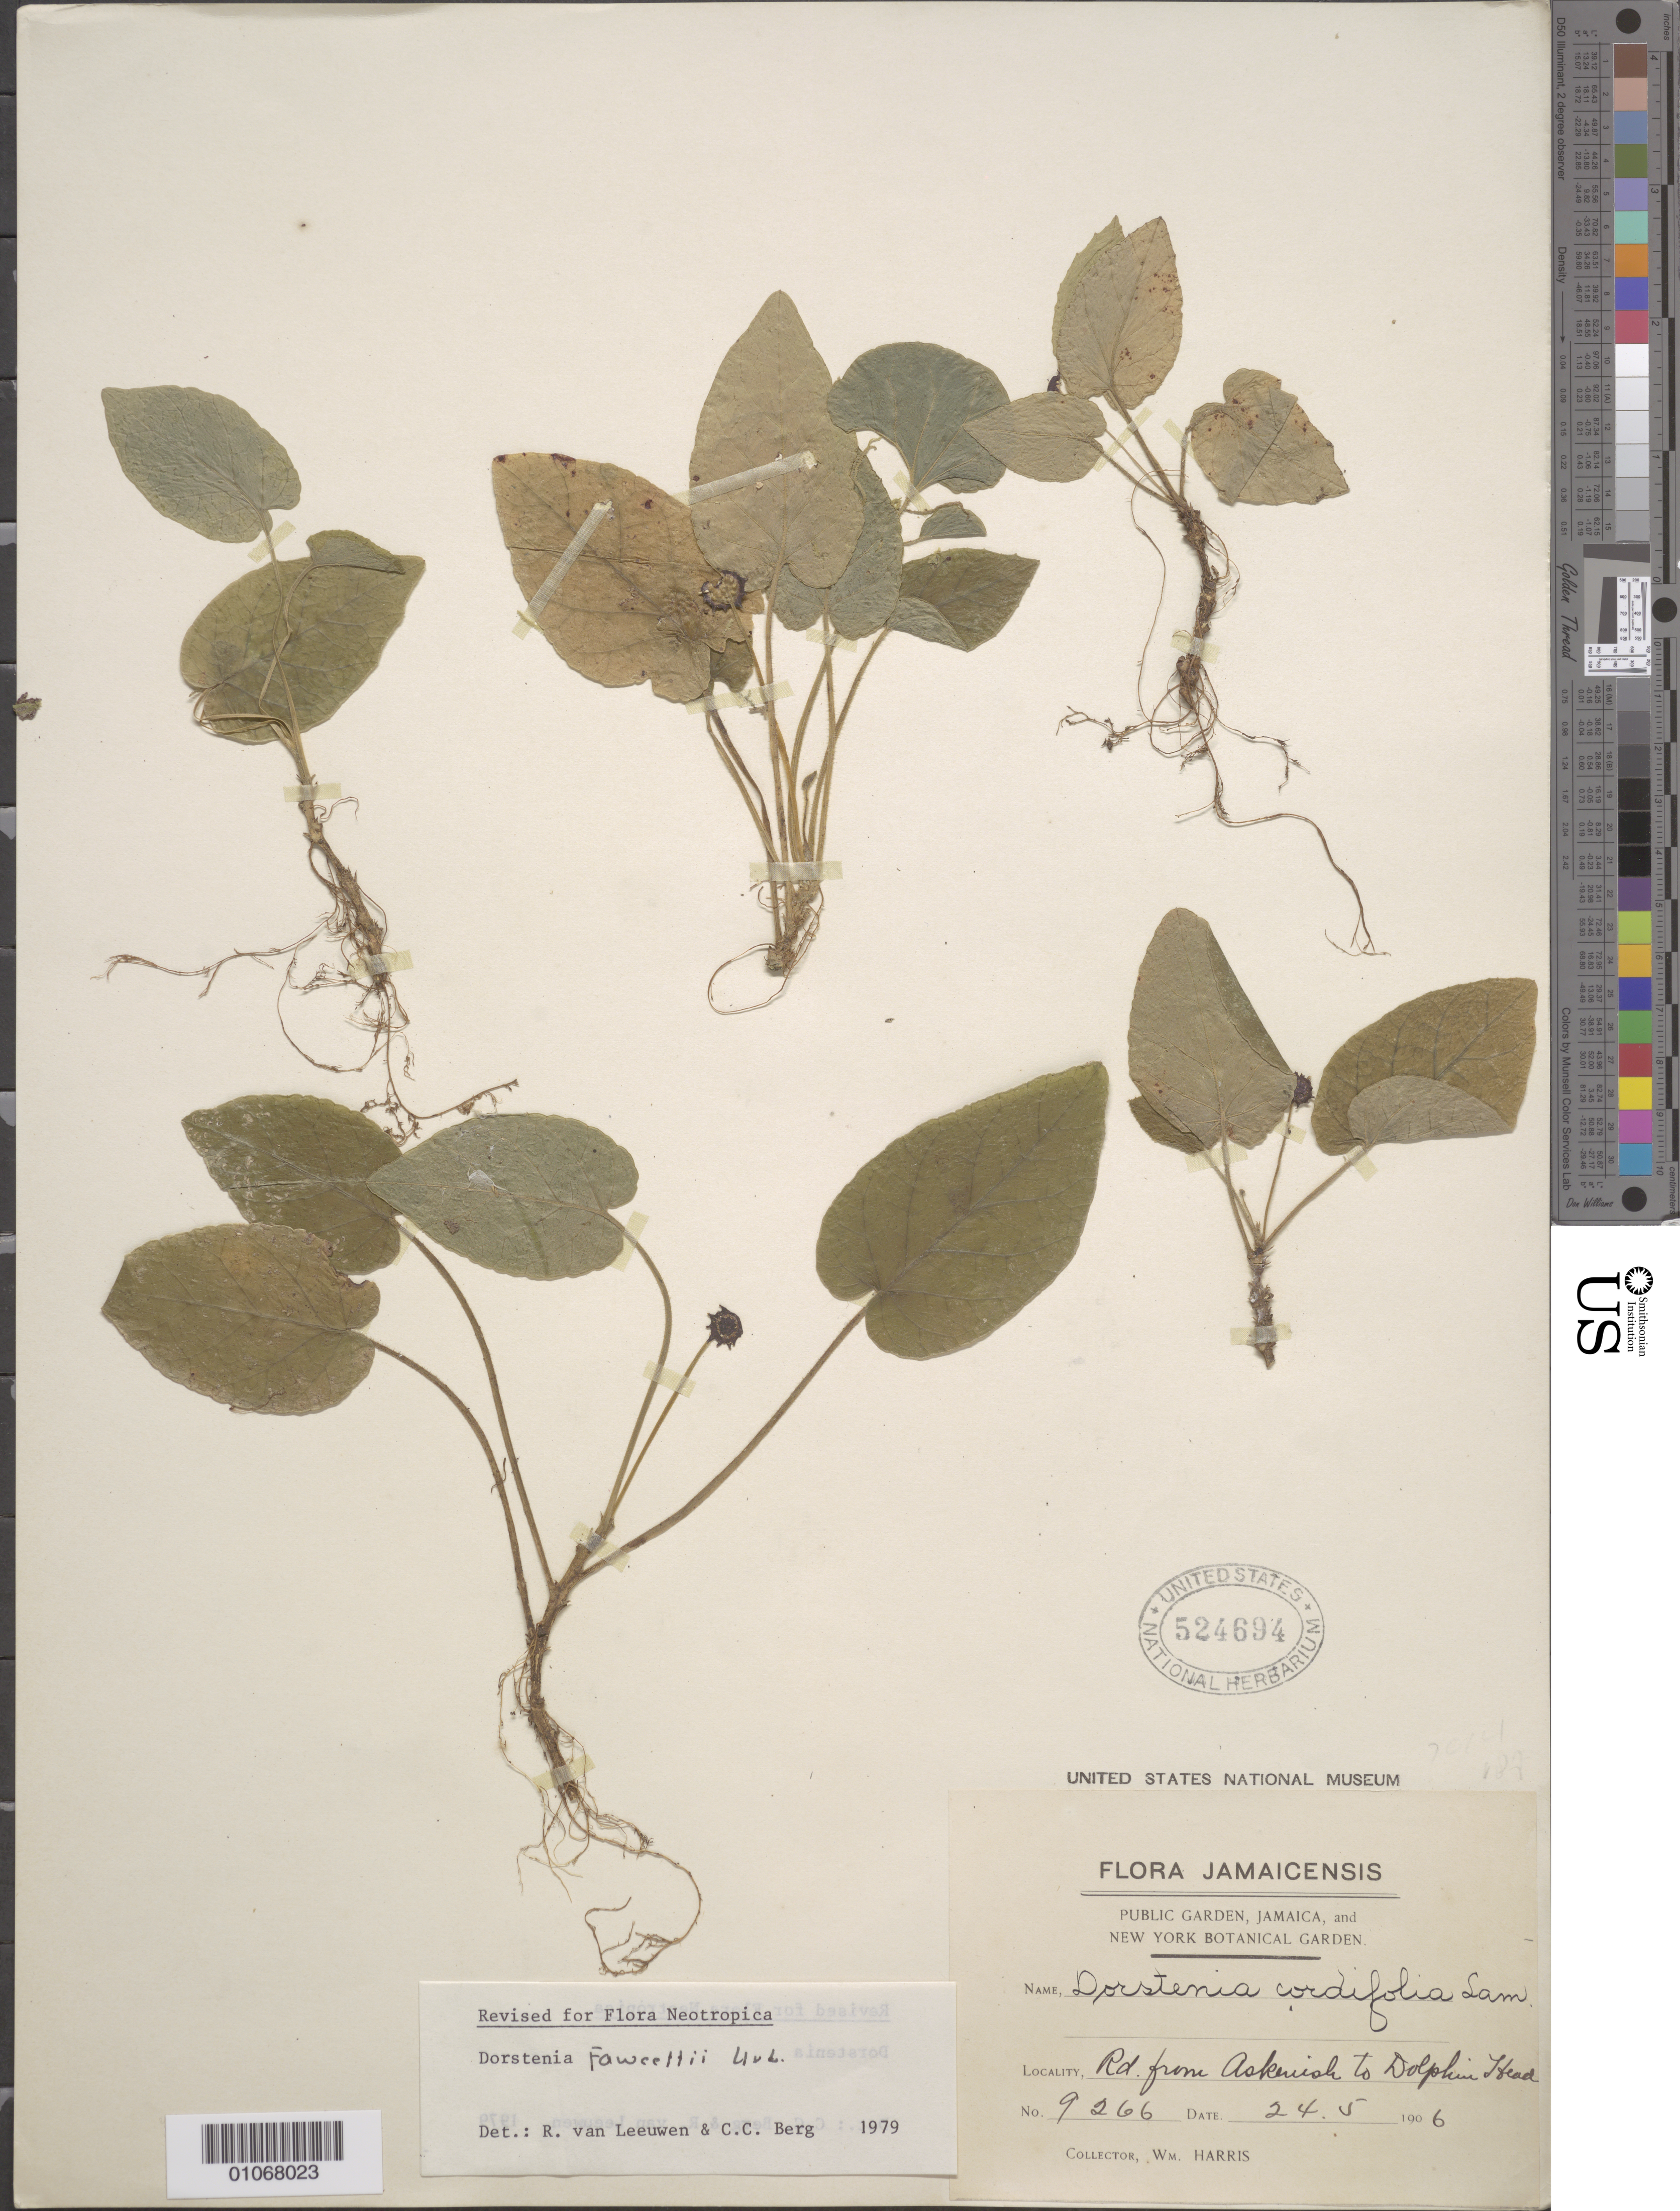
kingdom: Plantae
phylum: Tracheophyta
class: Magnoliopsida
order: Rosales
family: Moraceae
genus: Dorstenia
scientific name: Dorstenia cordifolia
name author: Sw.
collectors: W. Harris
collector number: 9266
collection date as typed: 24 May 1906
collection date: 1906-05-24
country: Jamaica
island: Jamaica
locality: Askonish to Dolphin head.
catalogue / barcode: US 524694